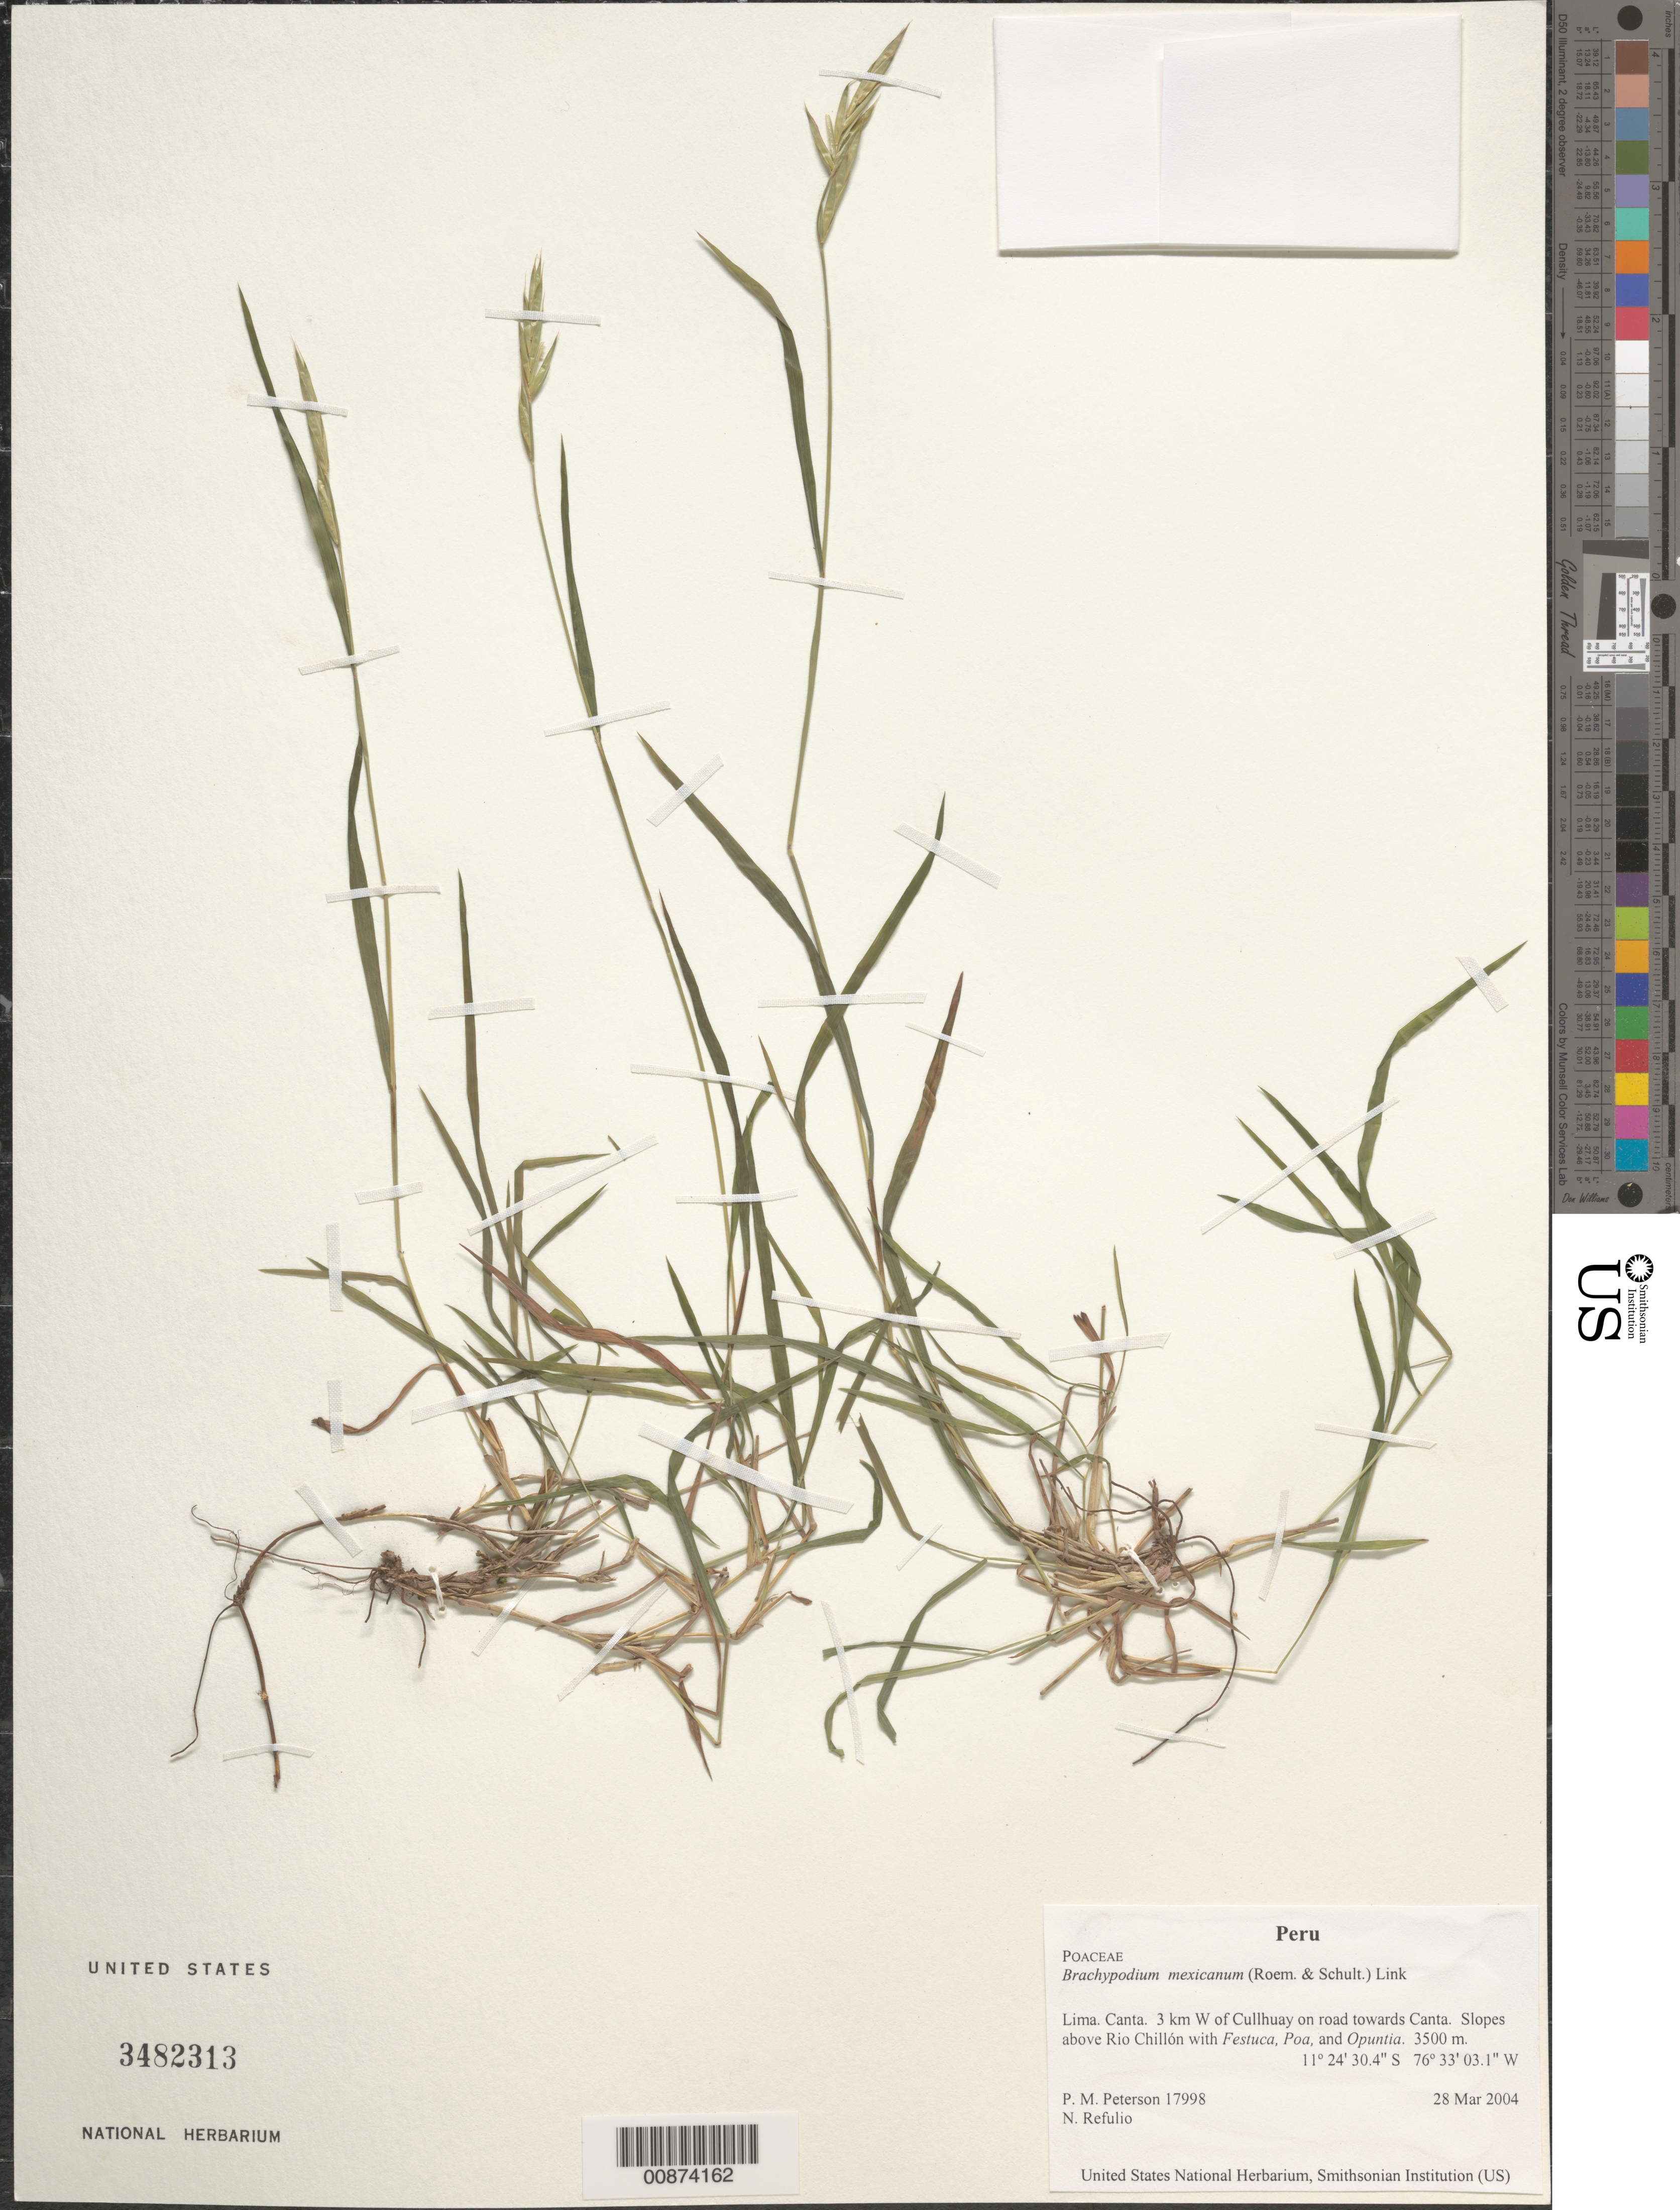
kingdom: Plantae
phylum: Tracheophyta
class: Liliopsida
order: Poales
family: Poaceae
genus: Brachypodium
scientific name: Brachypodium mexicanum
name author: (Roem. & Schult.) Link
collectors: P. M. Peterson & N. Refulio-Rodríguez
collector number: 17998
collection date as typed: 28 Mar 2004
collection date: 2004-03-28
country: Peru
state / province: Lima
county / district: Canta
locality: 3 km W of Cullhuay on road towards Canta. Slopes above Rio Chillón with Festuca, Poa, and Opuntia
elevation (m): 3500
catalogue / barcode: US 3482313